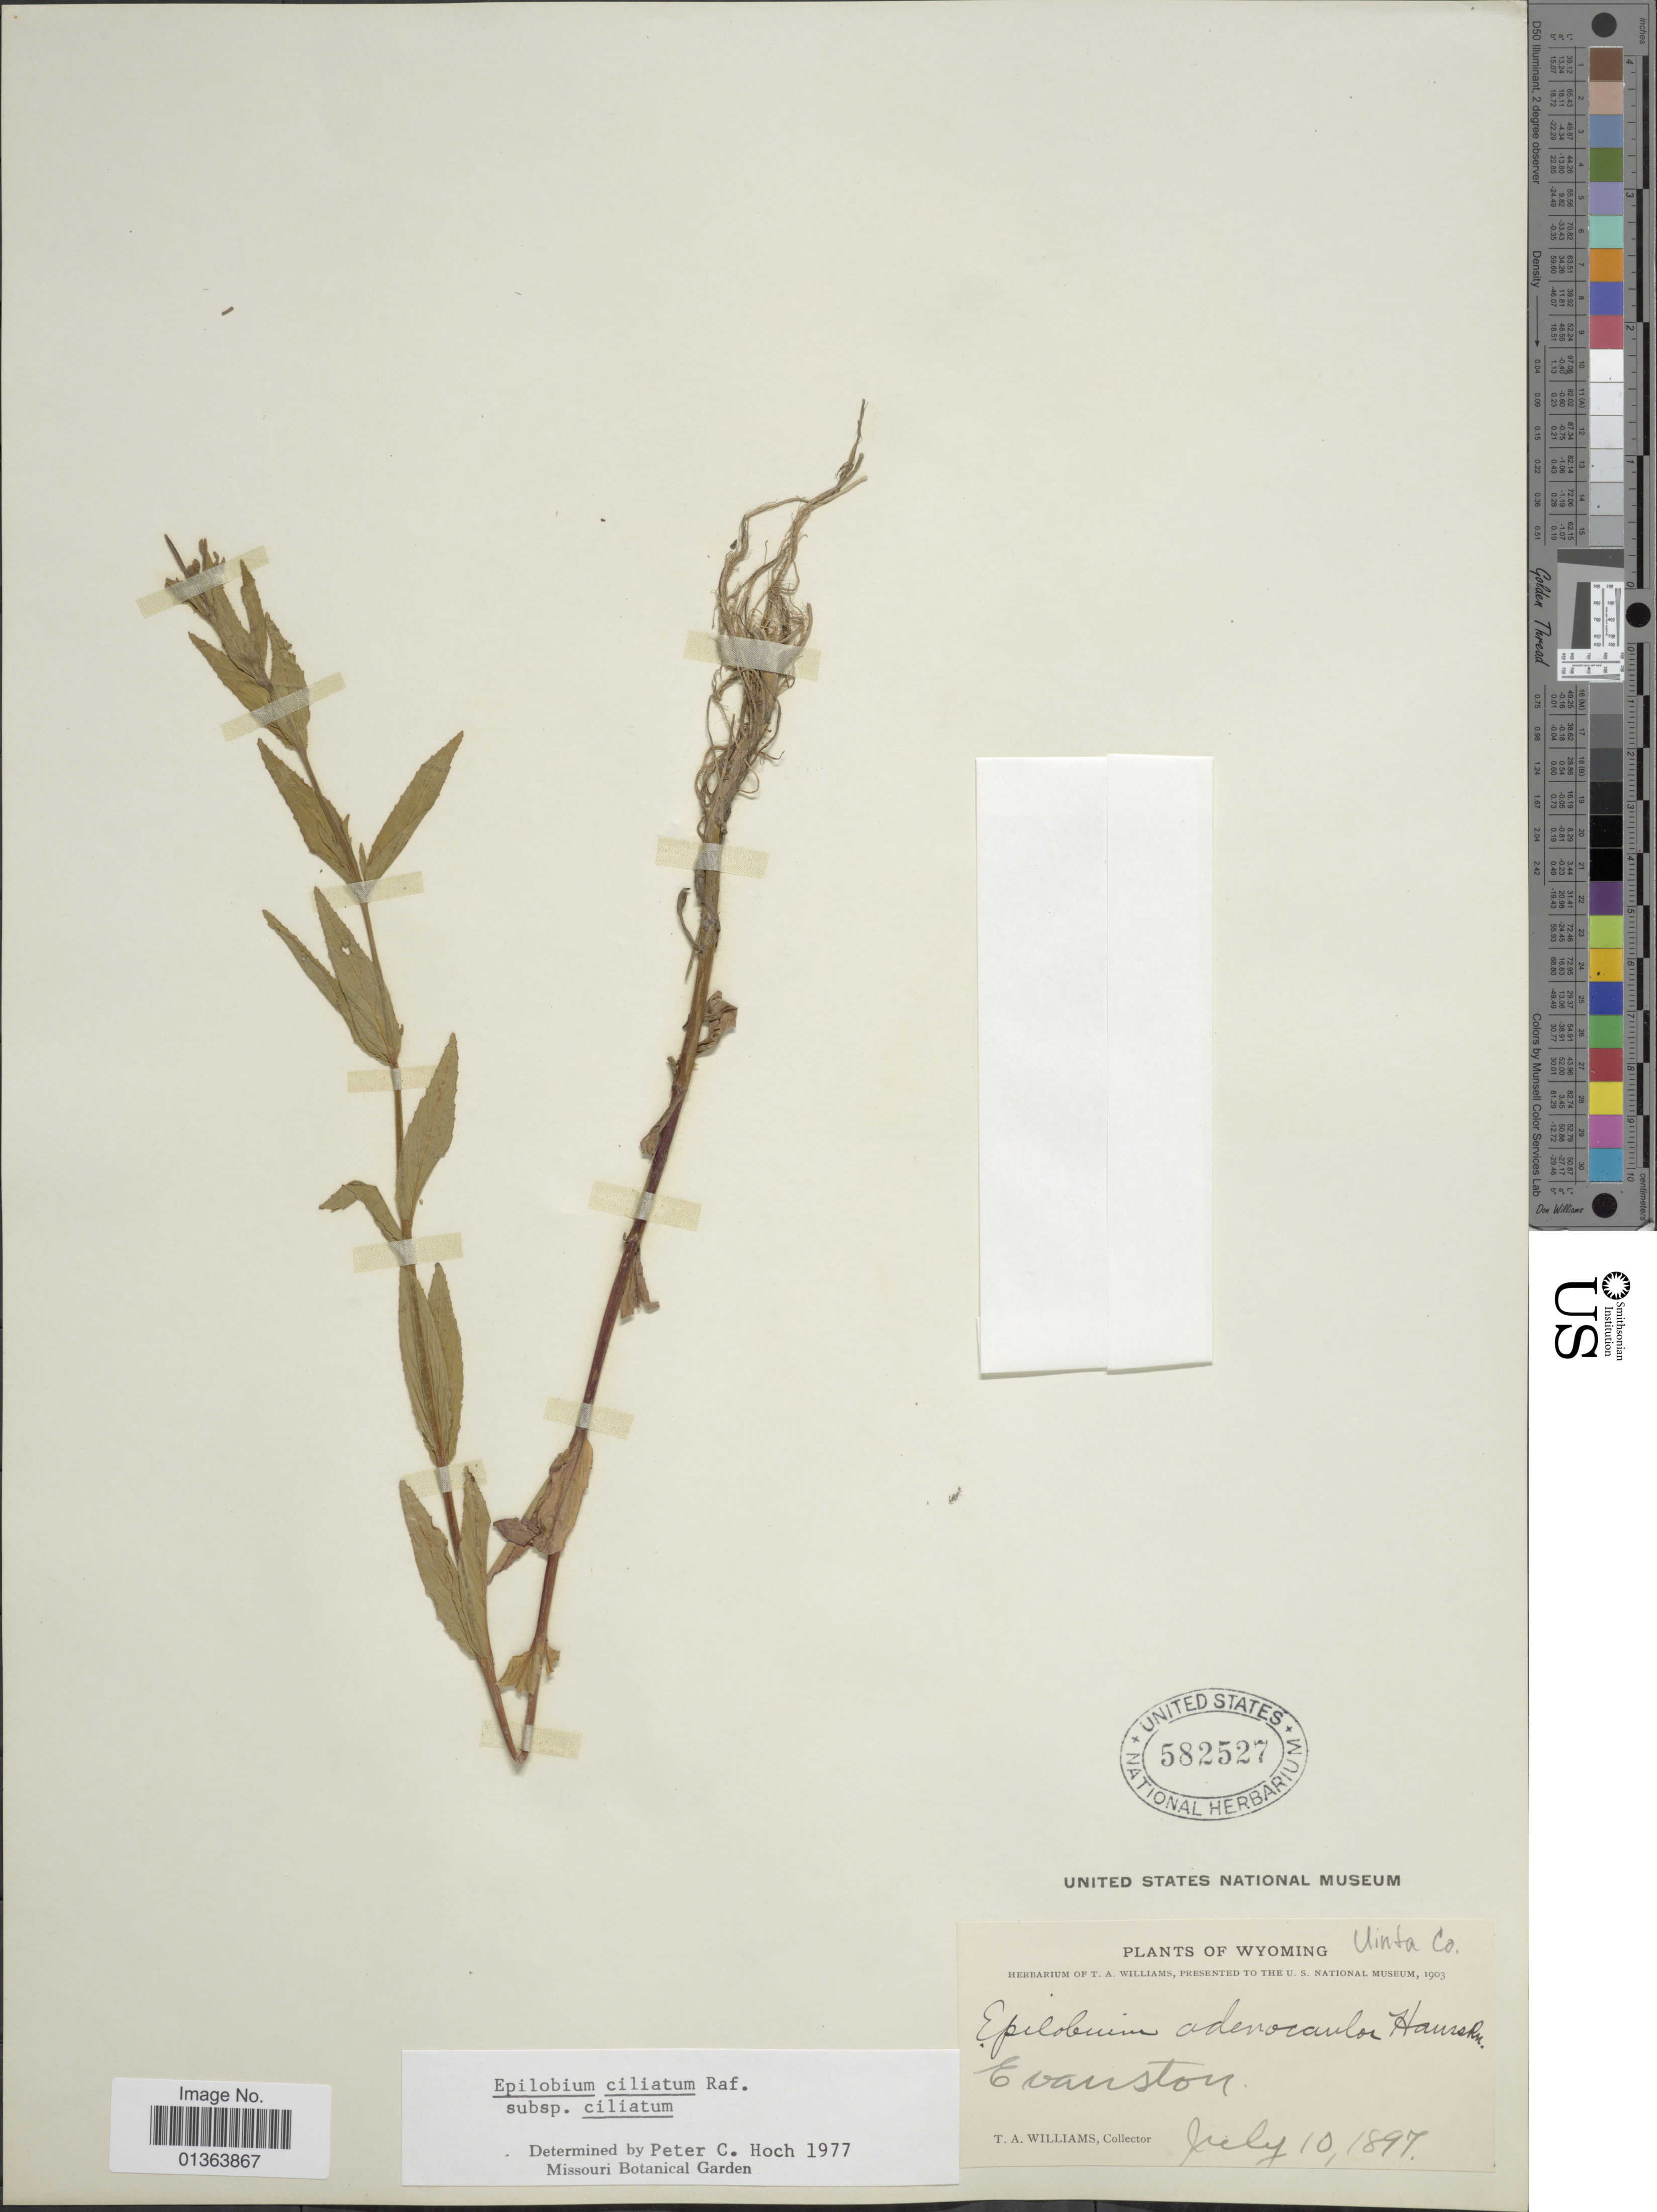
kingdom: Plantae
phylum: Tracheophyta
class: Magnoliopsida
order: Myrtales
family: Onagraceae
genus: Epilobium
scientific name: Epilobium ciliatum subsp. ciliatum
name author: Raf.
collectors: T. A. Williams (herbarium)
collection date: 1897-07-10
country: United States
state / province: Wyoming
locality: Uinta Co. Evanston.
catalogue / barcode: US 582527